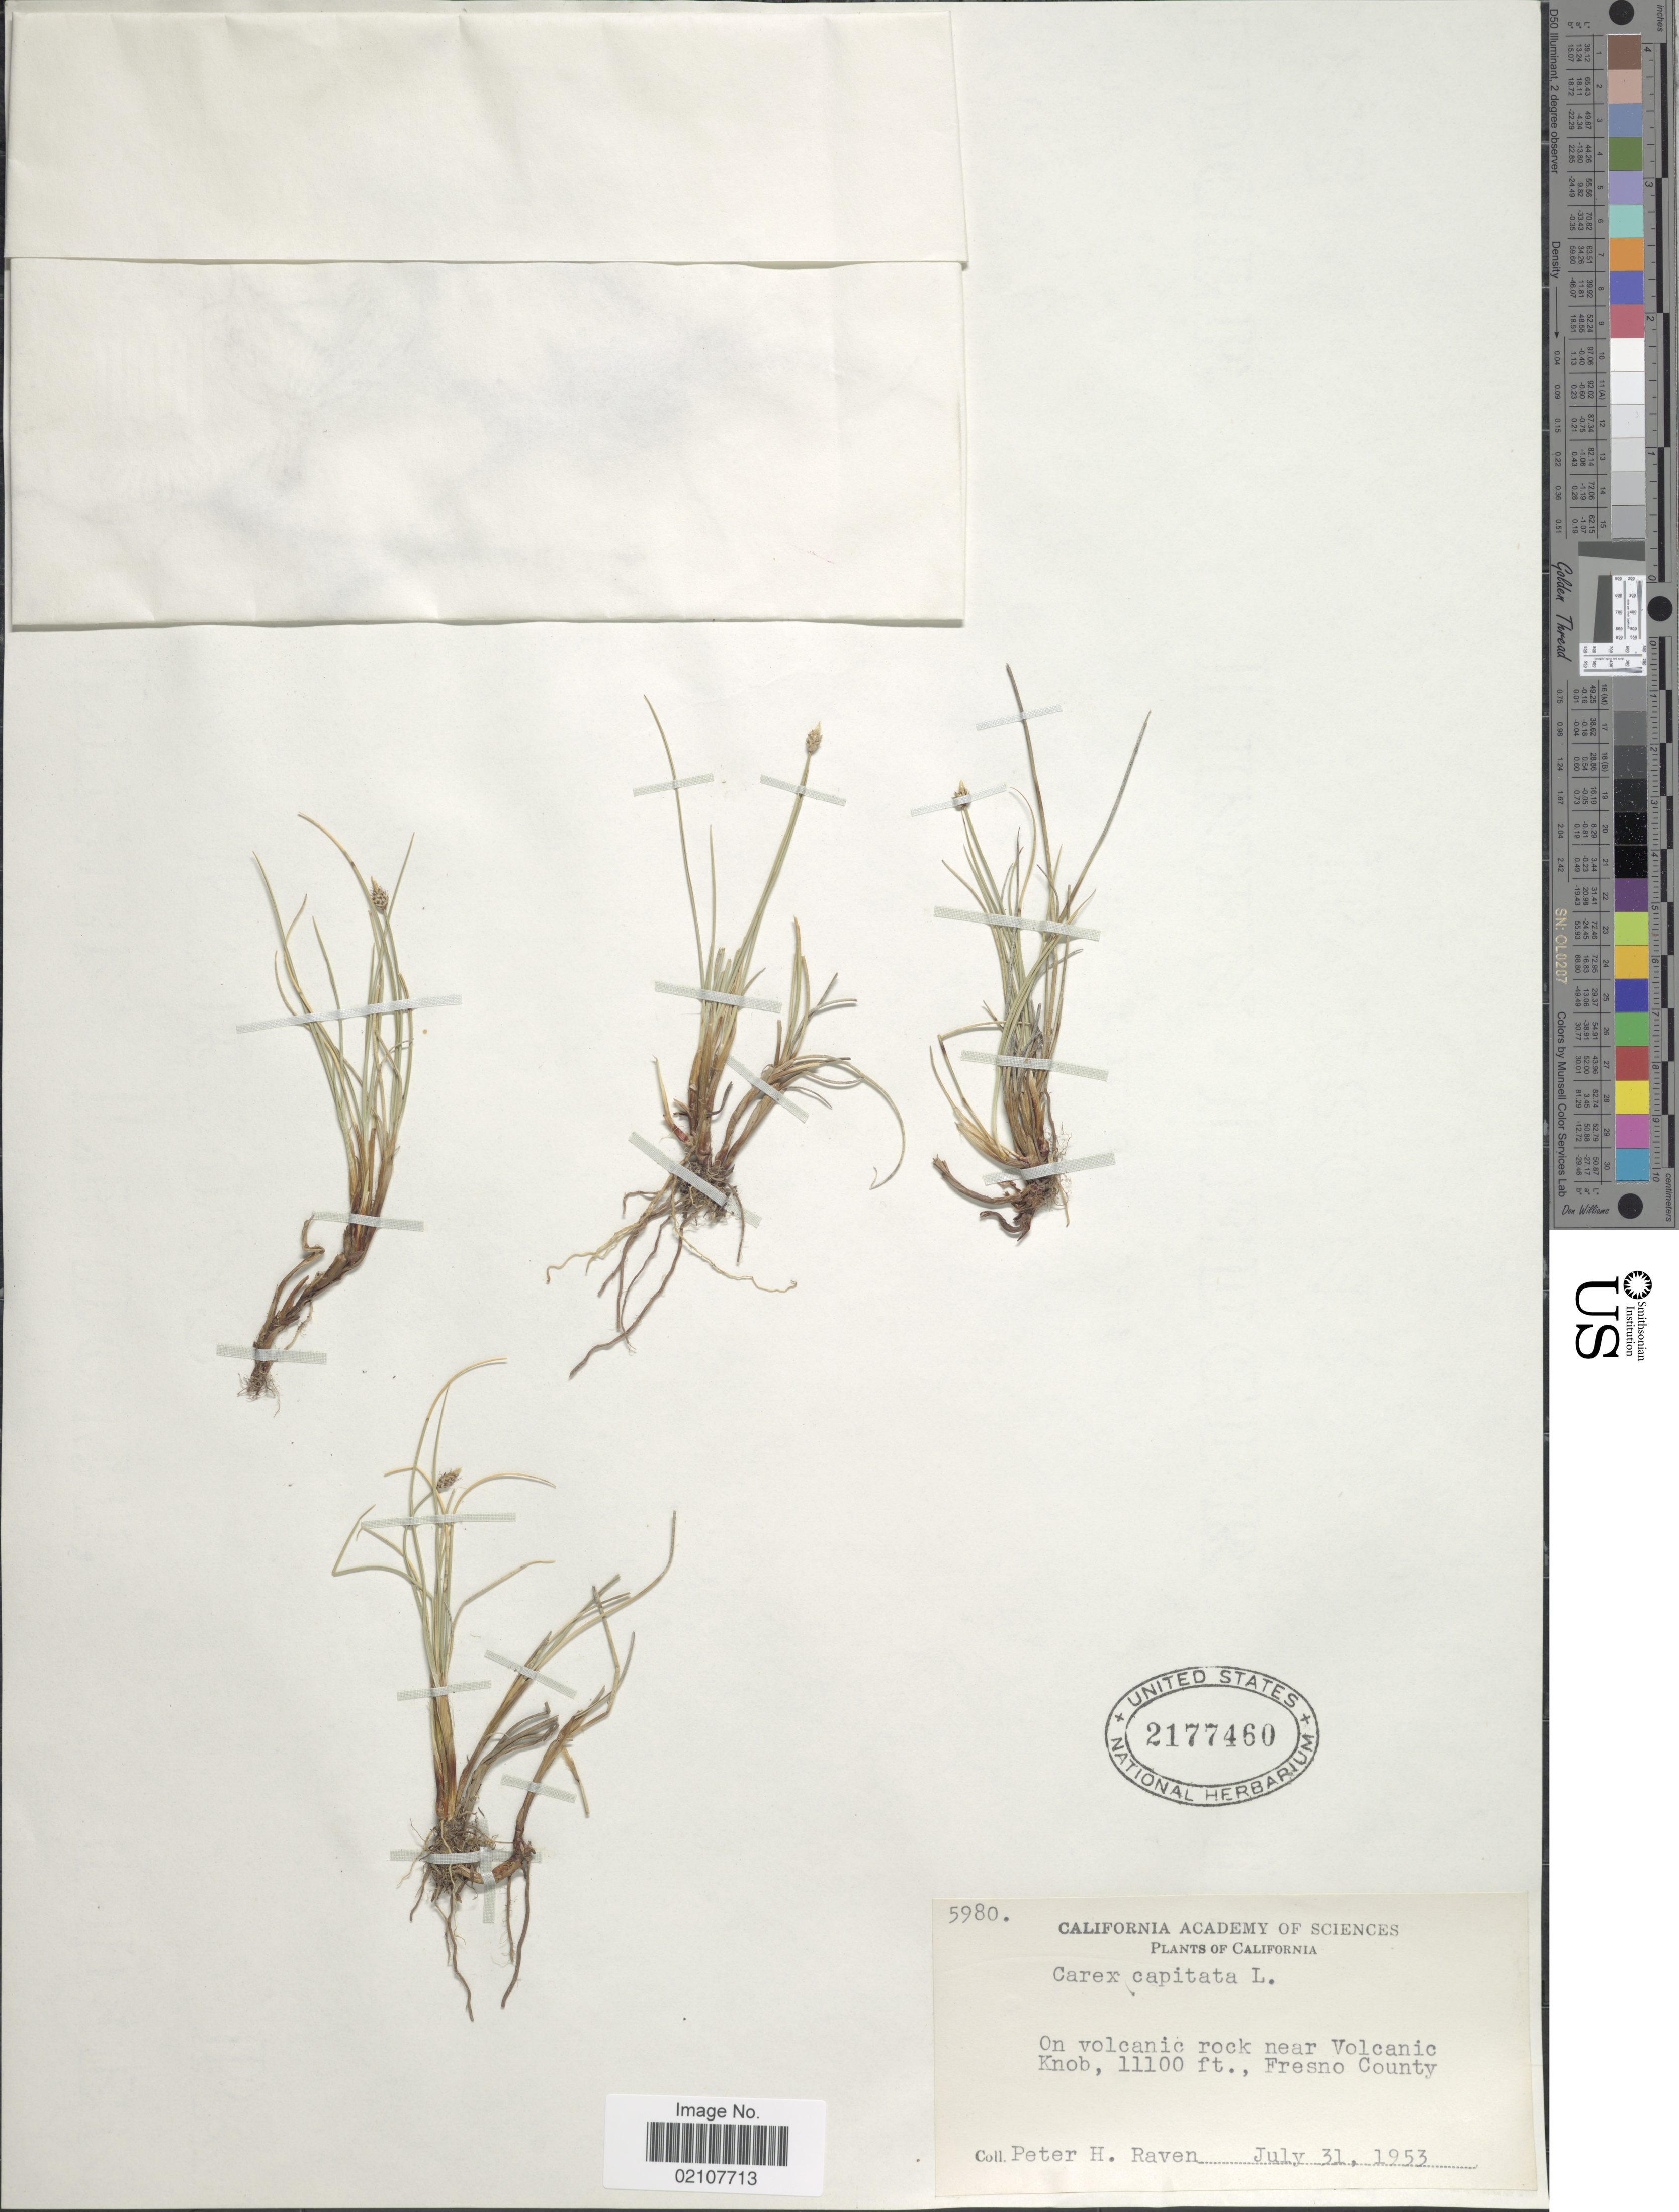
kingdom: Plantae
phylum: Tracheophyta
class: Liliopsida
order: Poales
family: Cyperaceae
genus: Carex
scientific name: Carex capitata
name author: L.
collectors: P. Raven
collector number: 5980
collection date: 1953-07-31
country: United States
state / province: California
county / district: Fresno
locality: On Volcanic rock near Volcanic Knob. Fresno County.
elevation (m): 3383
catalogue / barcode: US 2177460